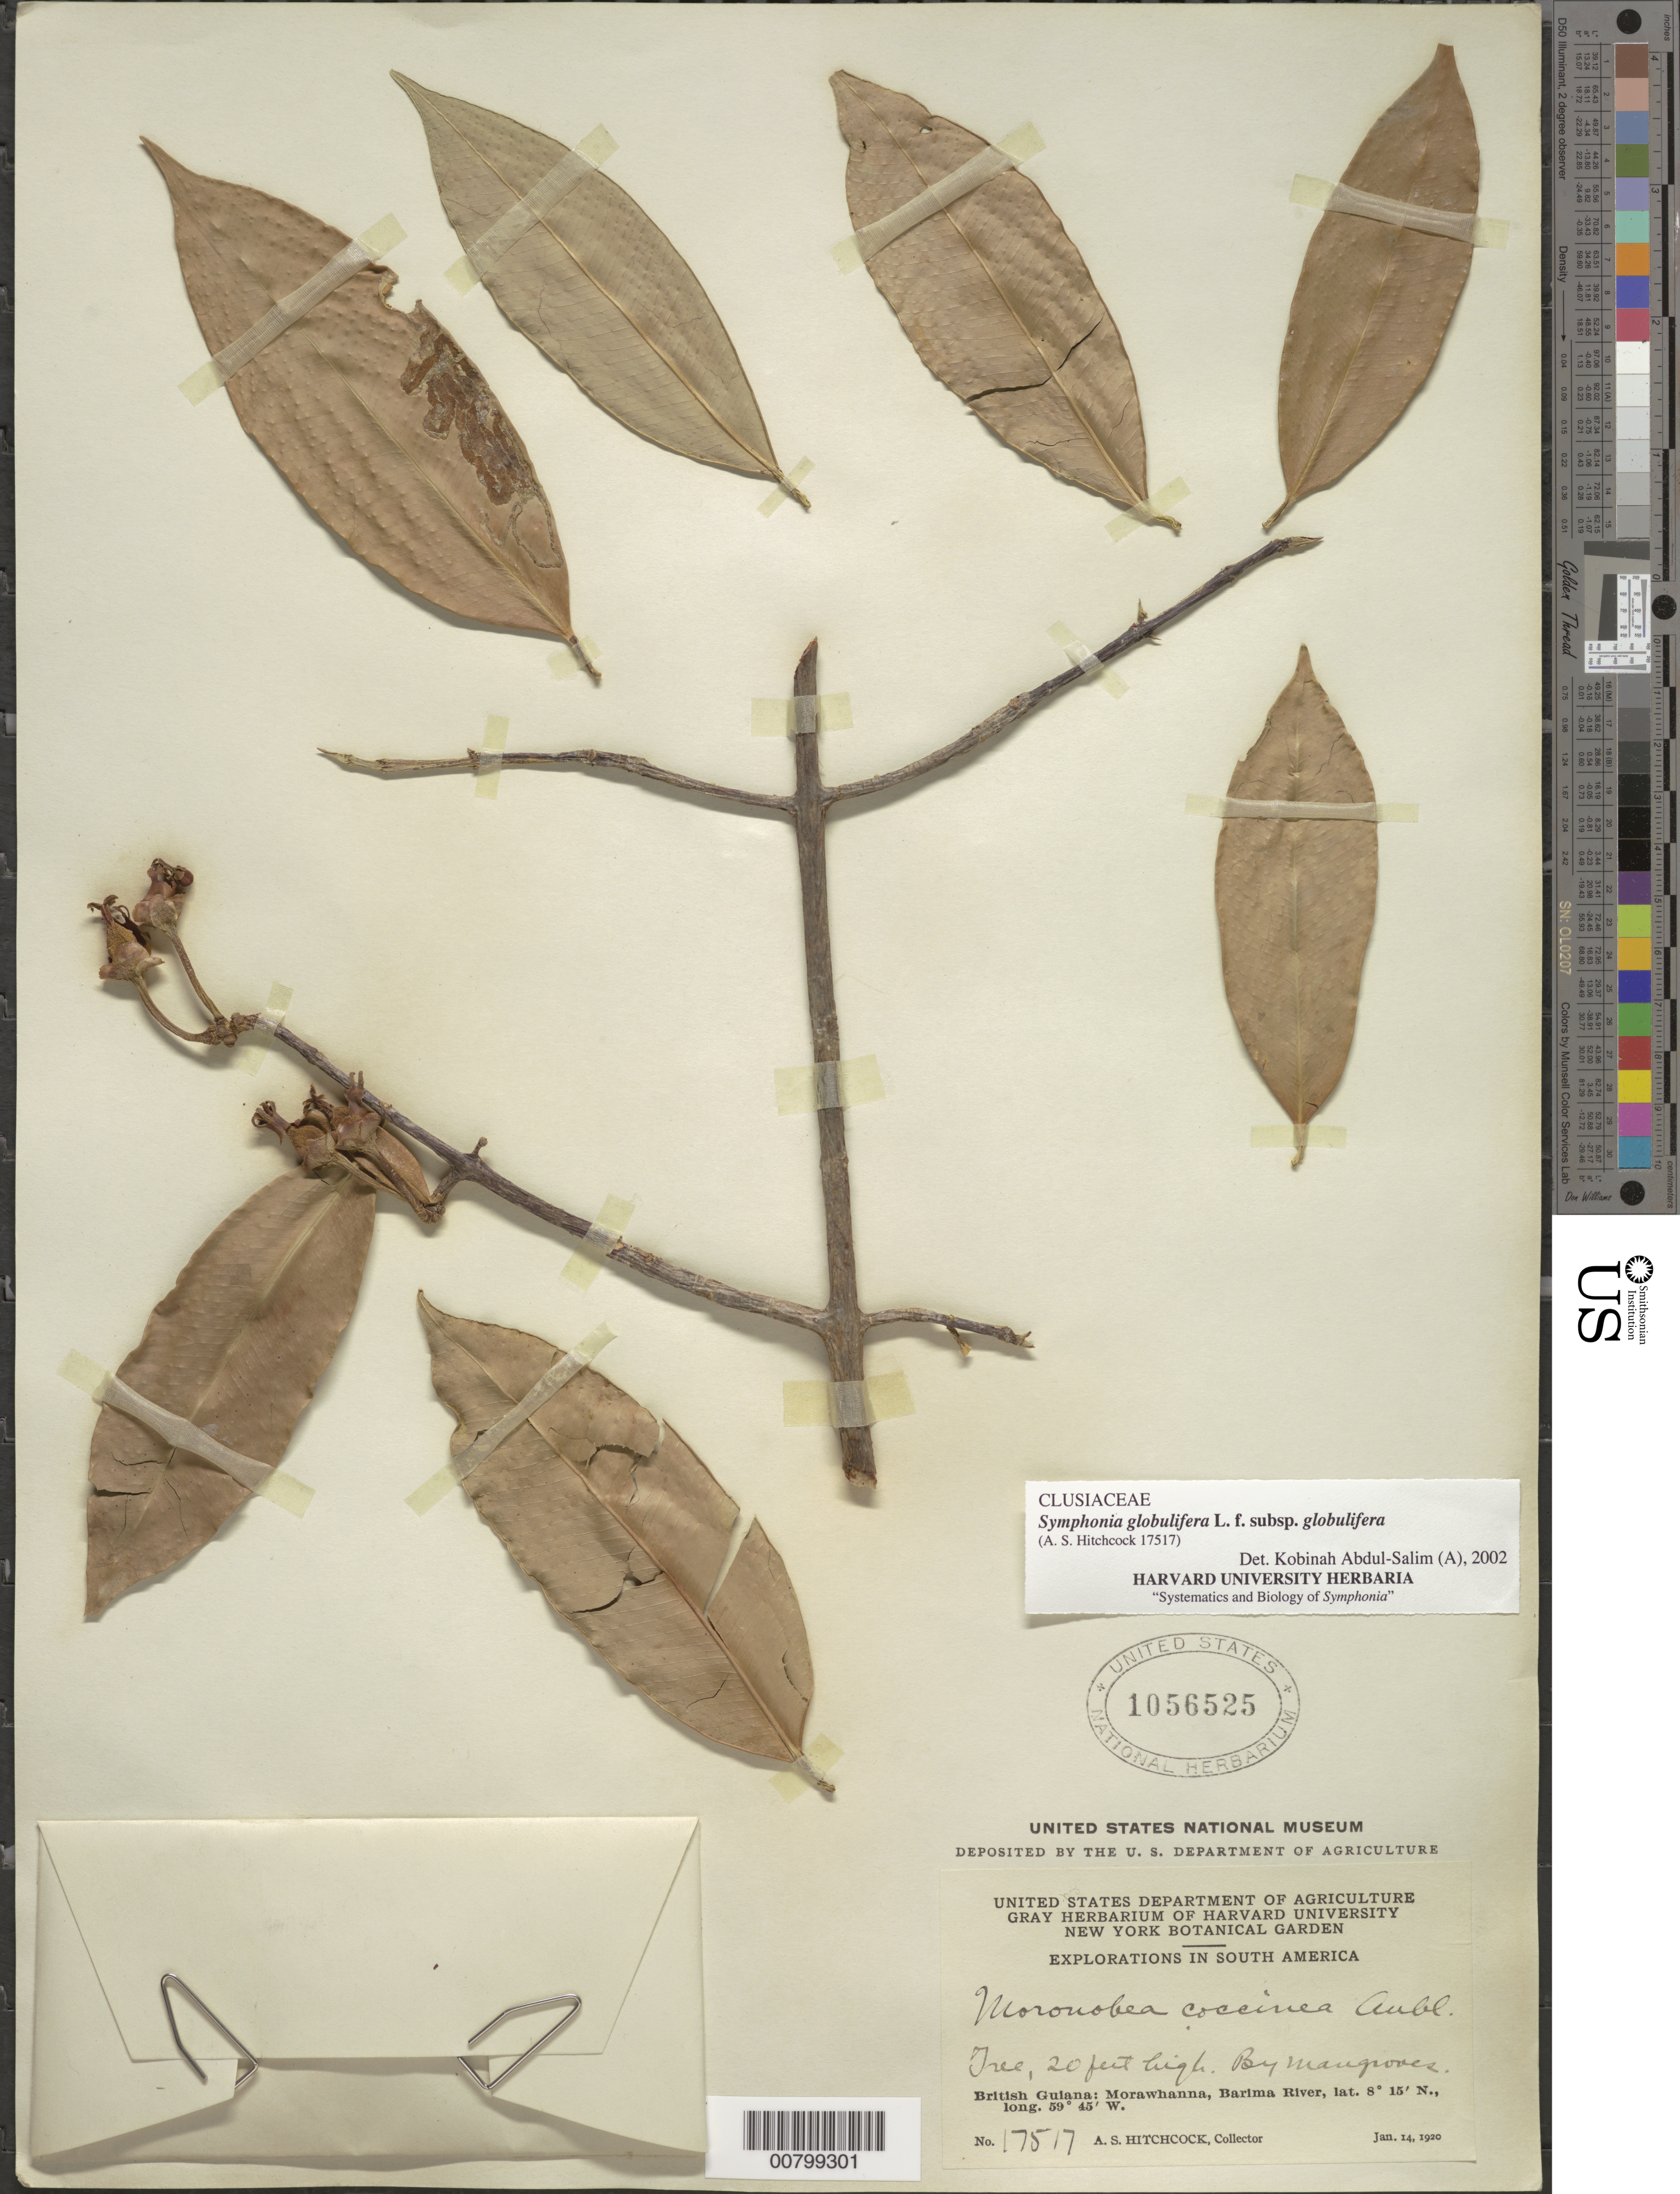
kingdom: Plantae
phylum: Tracheophyta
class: Magnoliopsida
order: Malpighiales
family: Clusiaceae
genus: Symphonia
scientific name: Symphonia globulifera subsp. globulifera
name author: L. f.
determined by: Abdul-Salim, K.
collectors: A. S. Hitchcock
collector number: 17517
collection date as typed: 14-Jan-20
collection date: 1920-01-14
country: Guyana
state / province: Barima-Waini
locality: Morawhanna, vic., Barima R.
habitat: By mangroves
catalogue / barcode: US 1056525